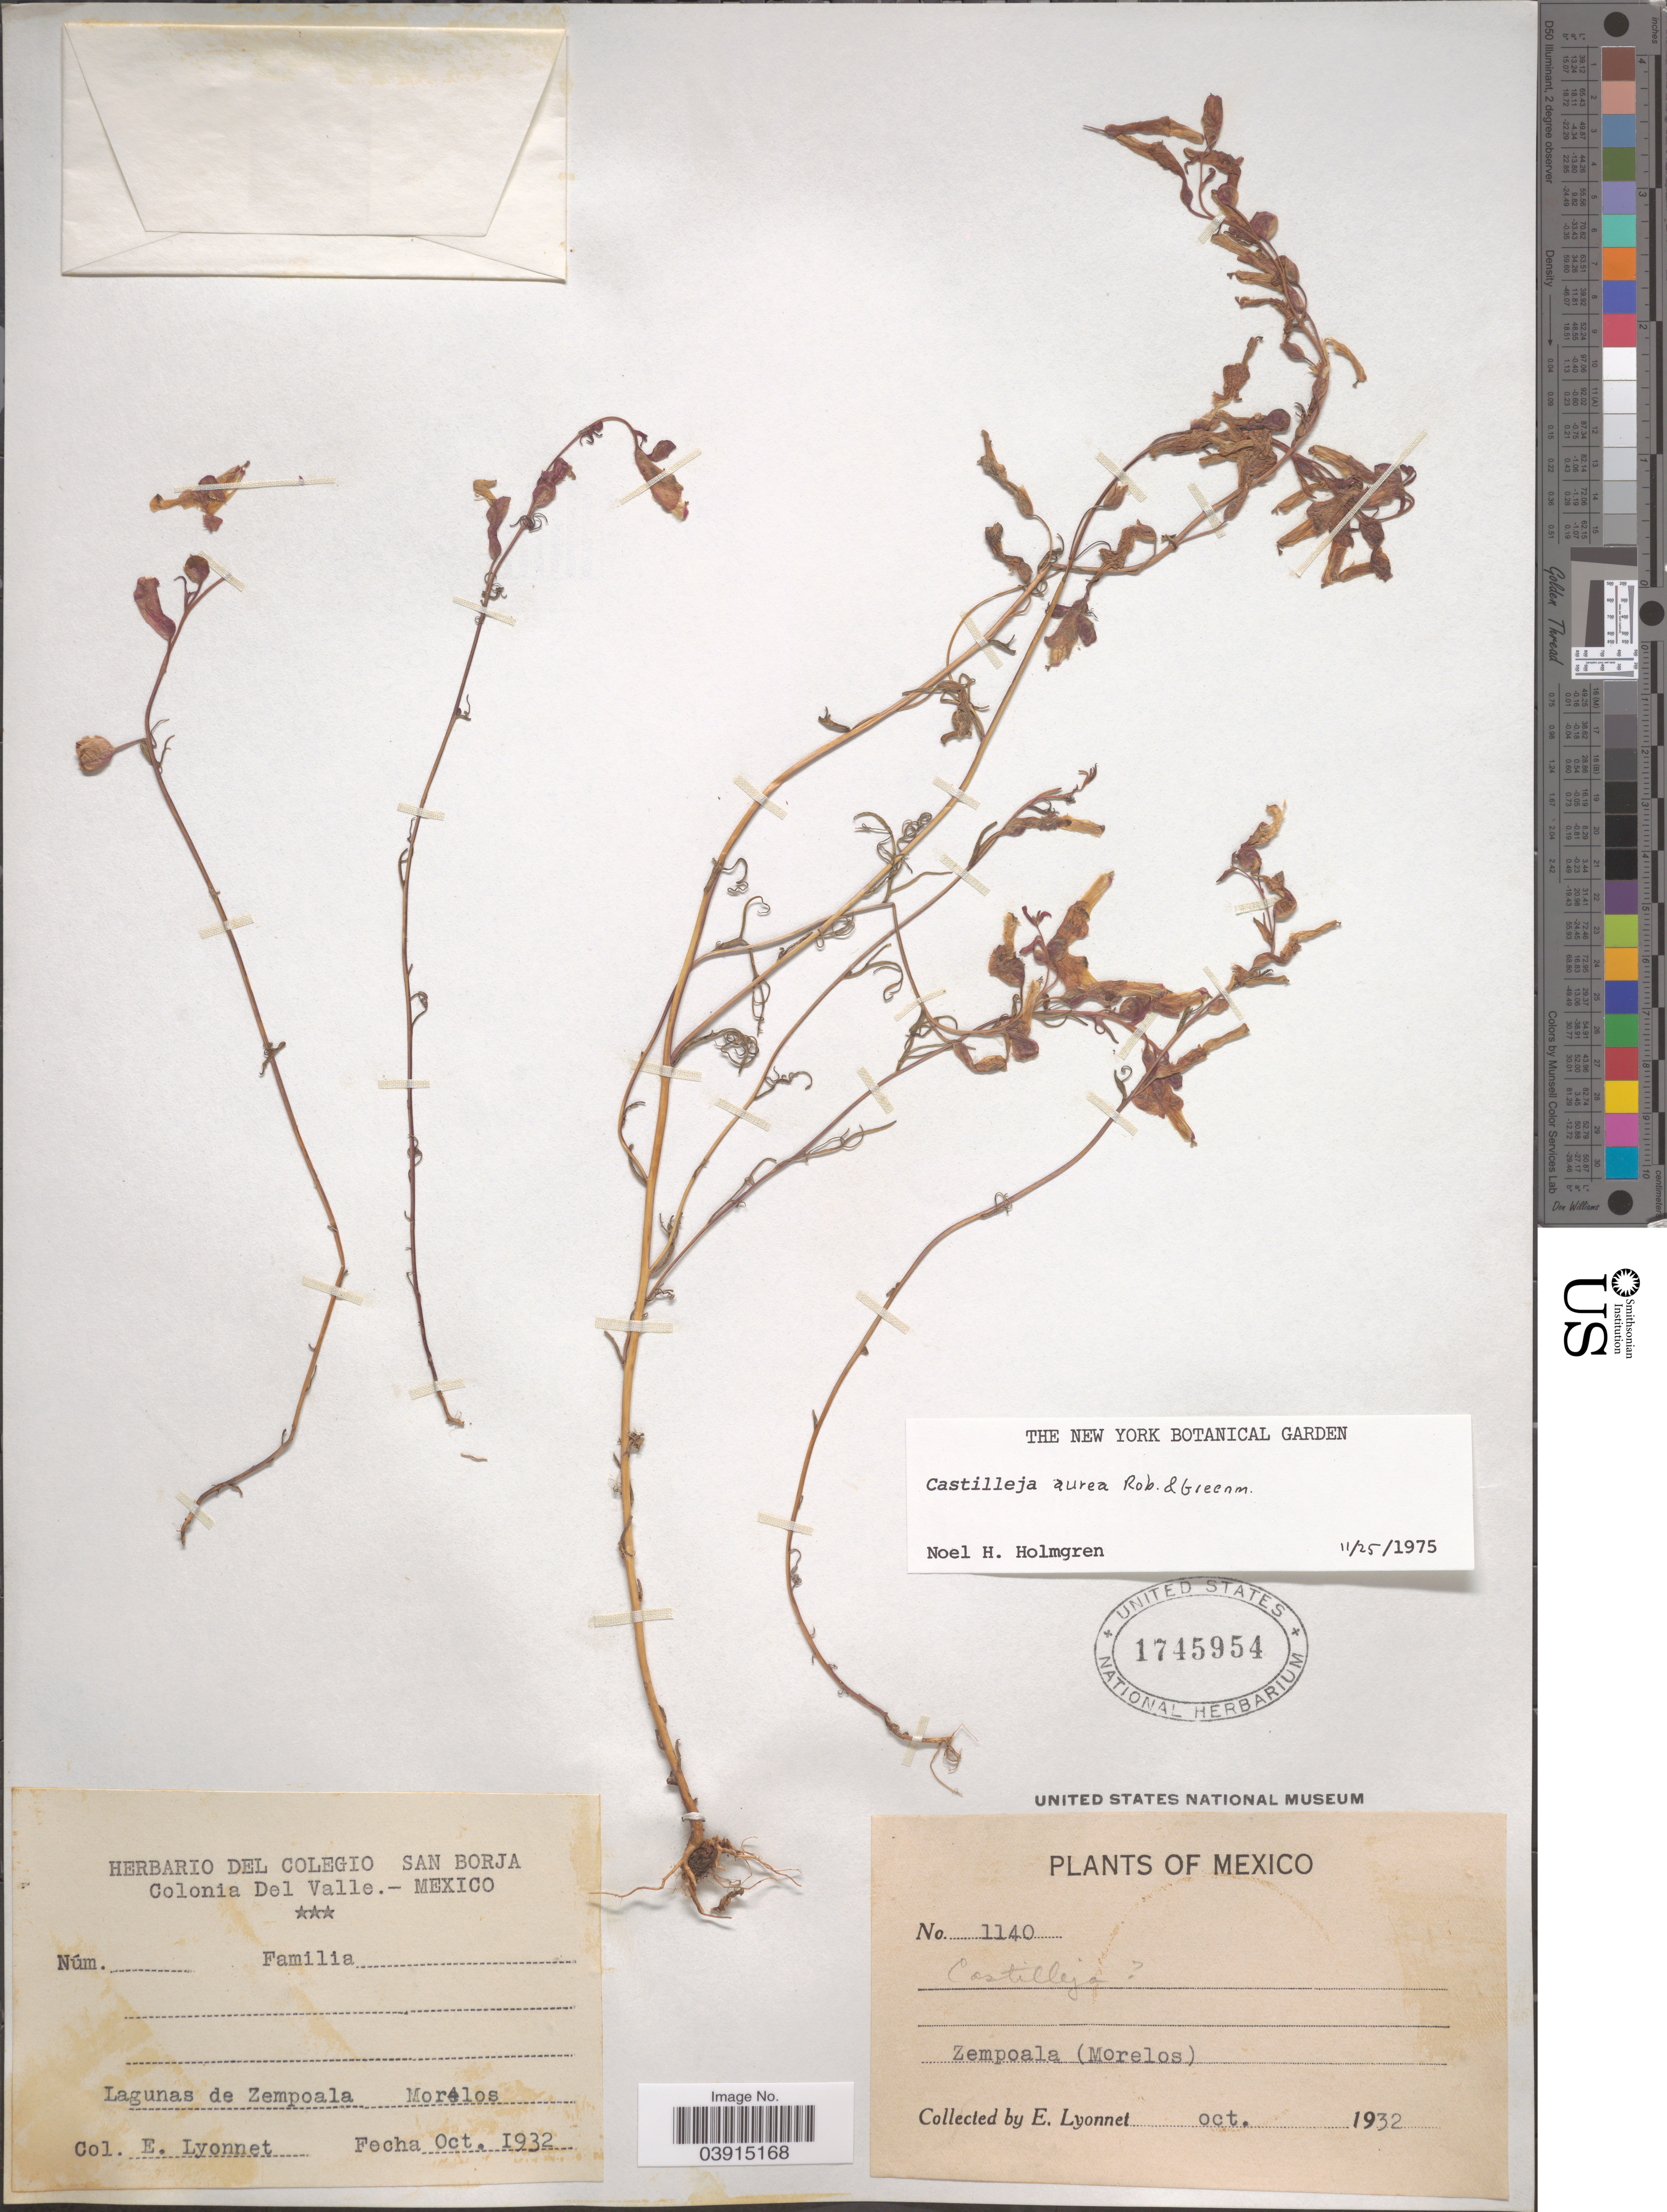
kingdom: Plantae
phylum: Tracheophyta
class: Magnoliopsida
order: Lamiales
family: Orobanchaceae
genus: Castilleja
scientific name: Castilleja aurea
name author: B.L. Rob. & Greenm.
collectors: E. Lyonnet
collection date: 1932-10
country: Mexico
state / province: Morelos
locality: Colonia Del Valle. Lagunas de Zempoala.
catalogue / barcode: US 1745954